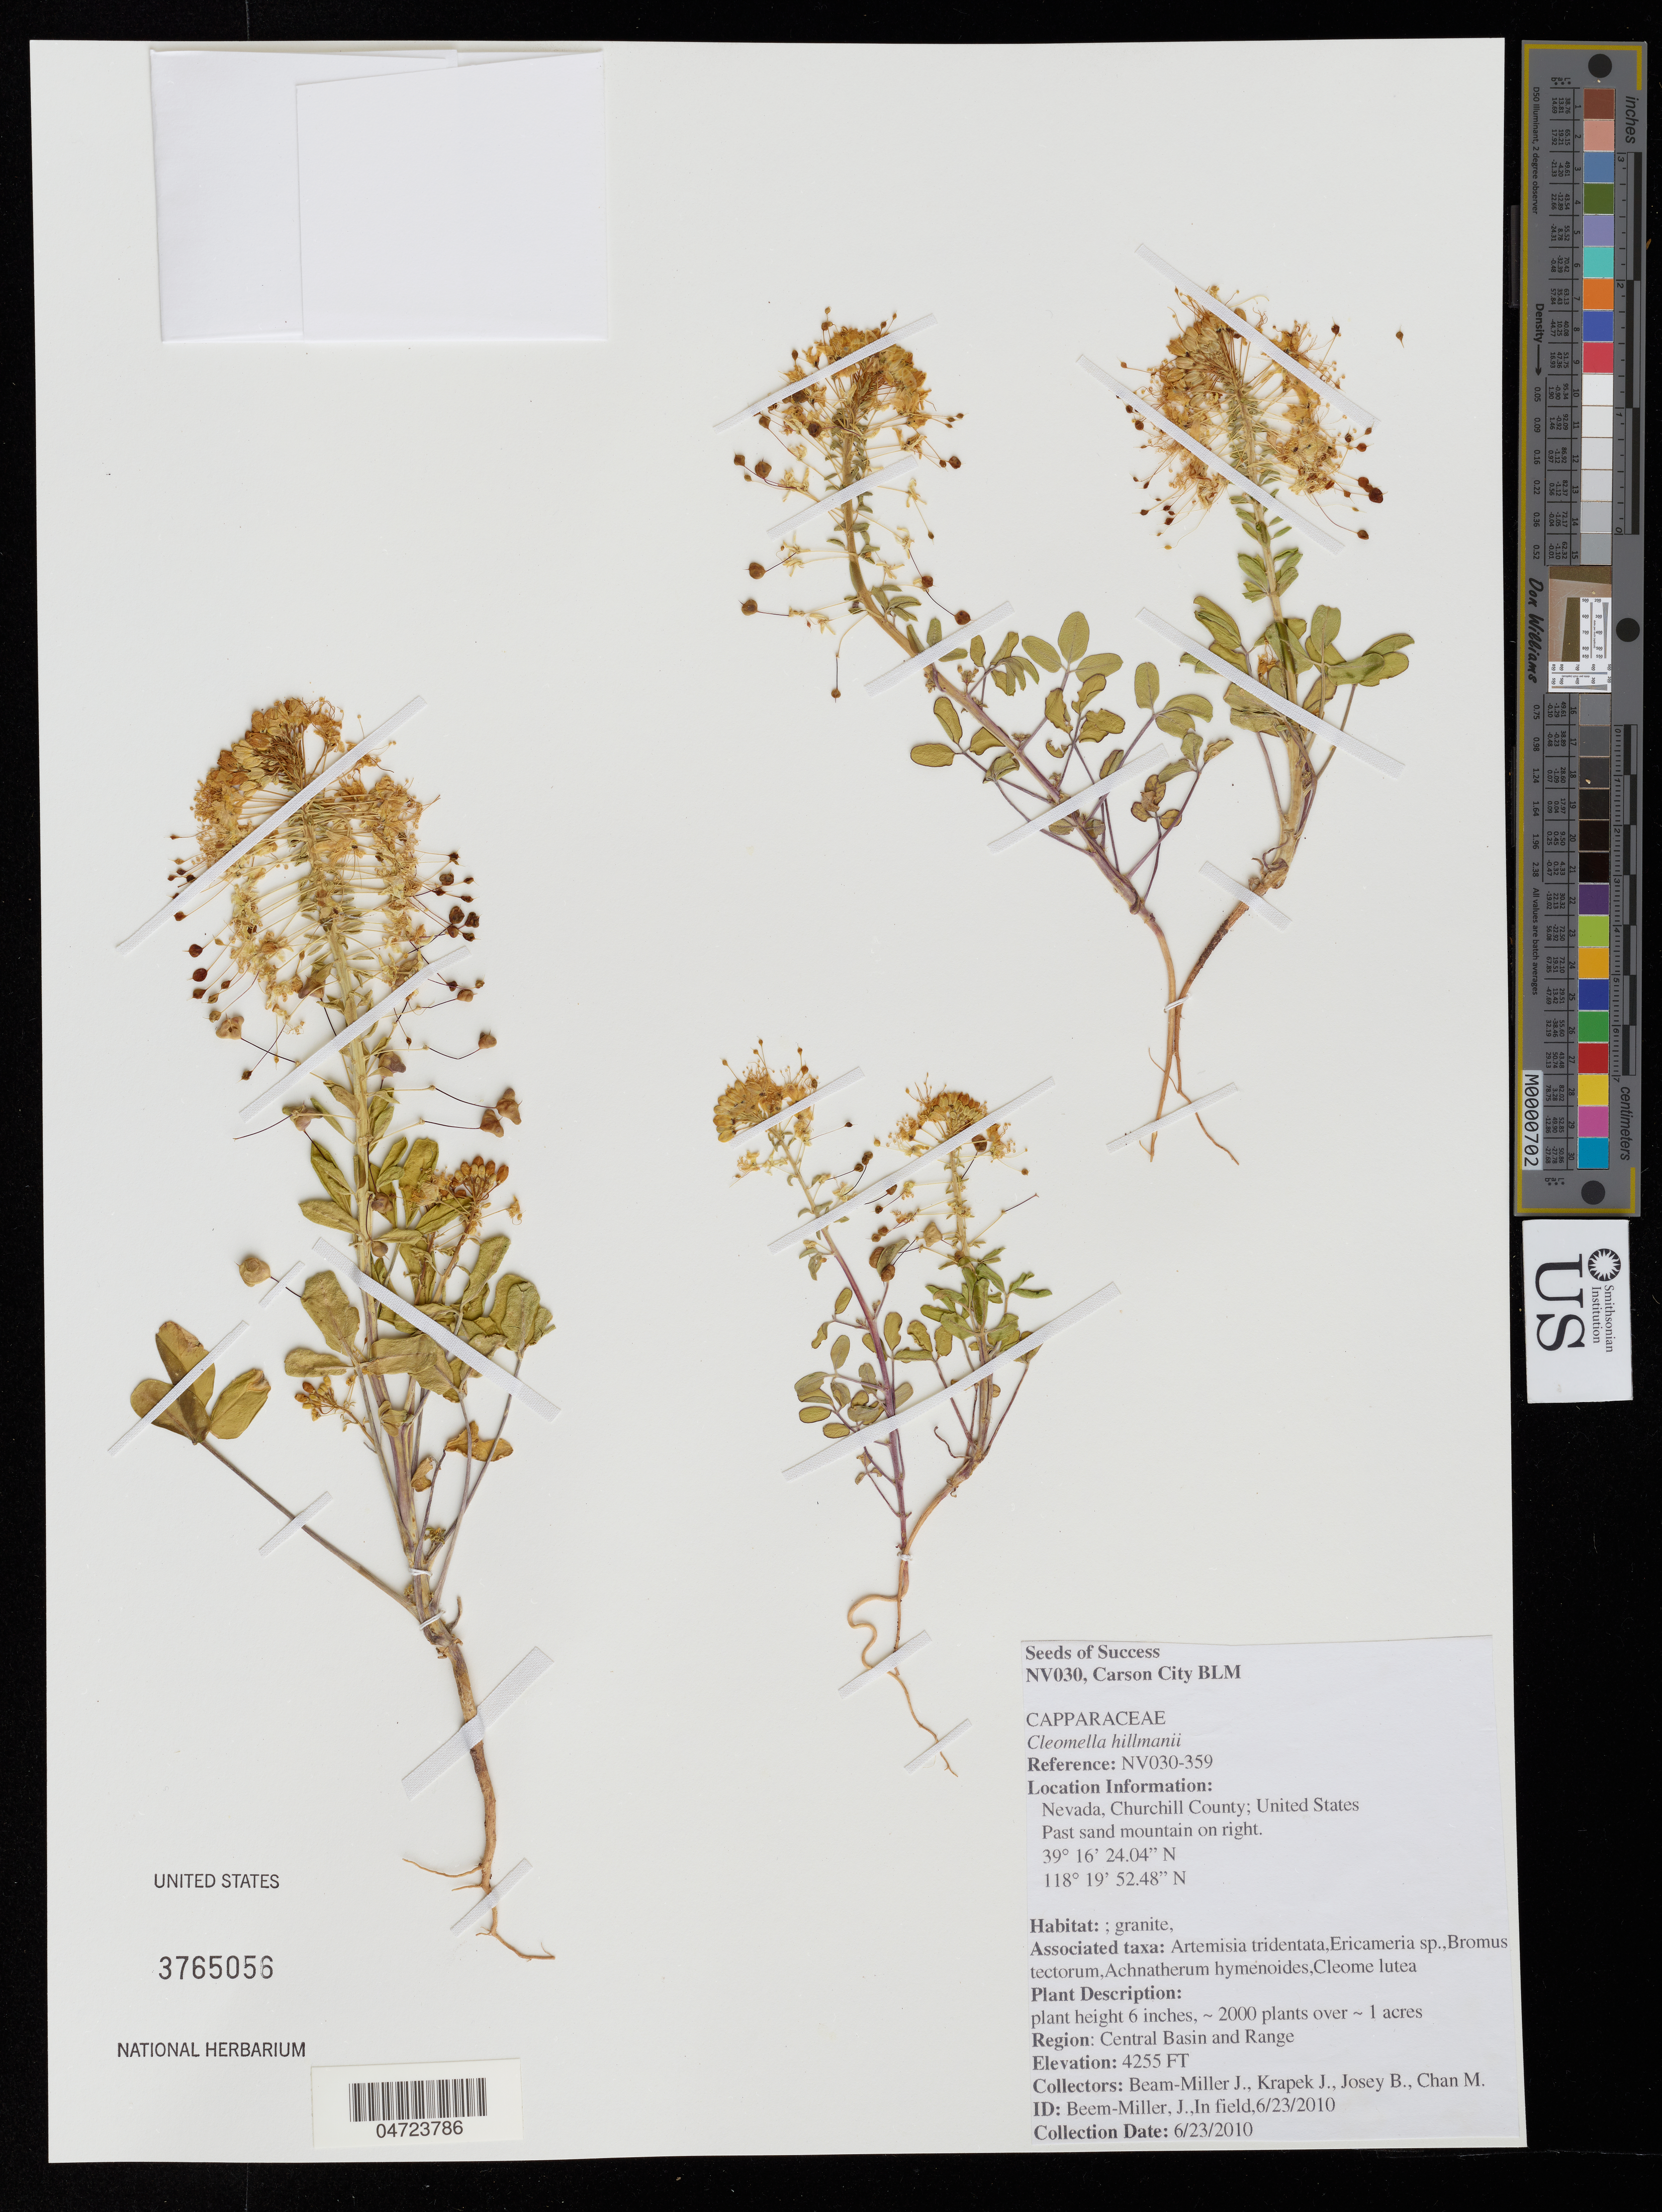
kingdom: Plantae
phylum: Tracheophyta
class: Magnoliopsida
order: Brassicales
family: Cleomaceae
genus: Cleomella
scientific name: Cleomella hillmanii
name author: A. Nelson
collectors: J. Beam-Miller, J. Krapek, B. Josey & M. Chan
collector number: NV030-359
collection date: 2010-06-23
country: United States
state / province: Nevada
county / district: Churchill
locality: Churchill County. Past sand mountain on right. Region: Central Basin and Range.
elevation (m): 1297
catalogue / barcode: US 3765056